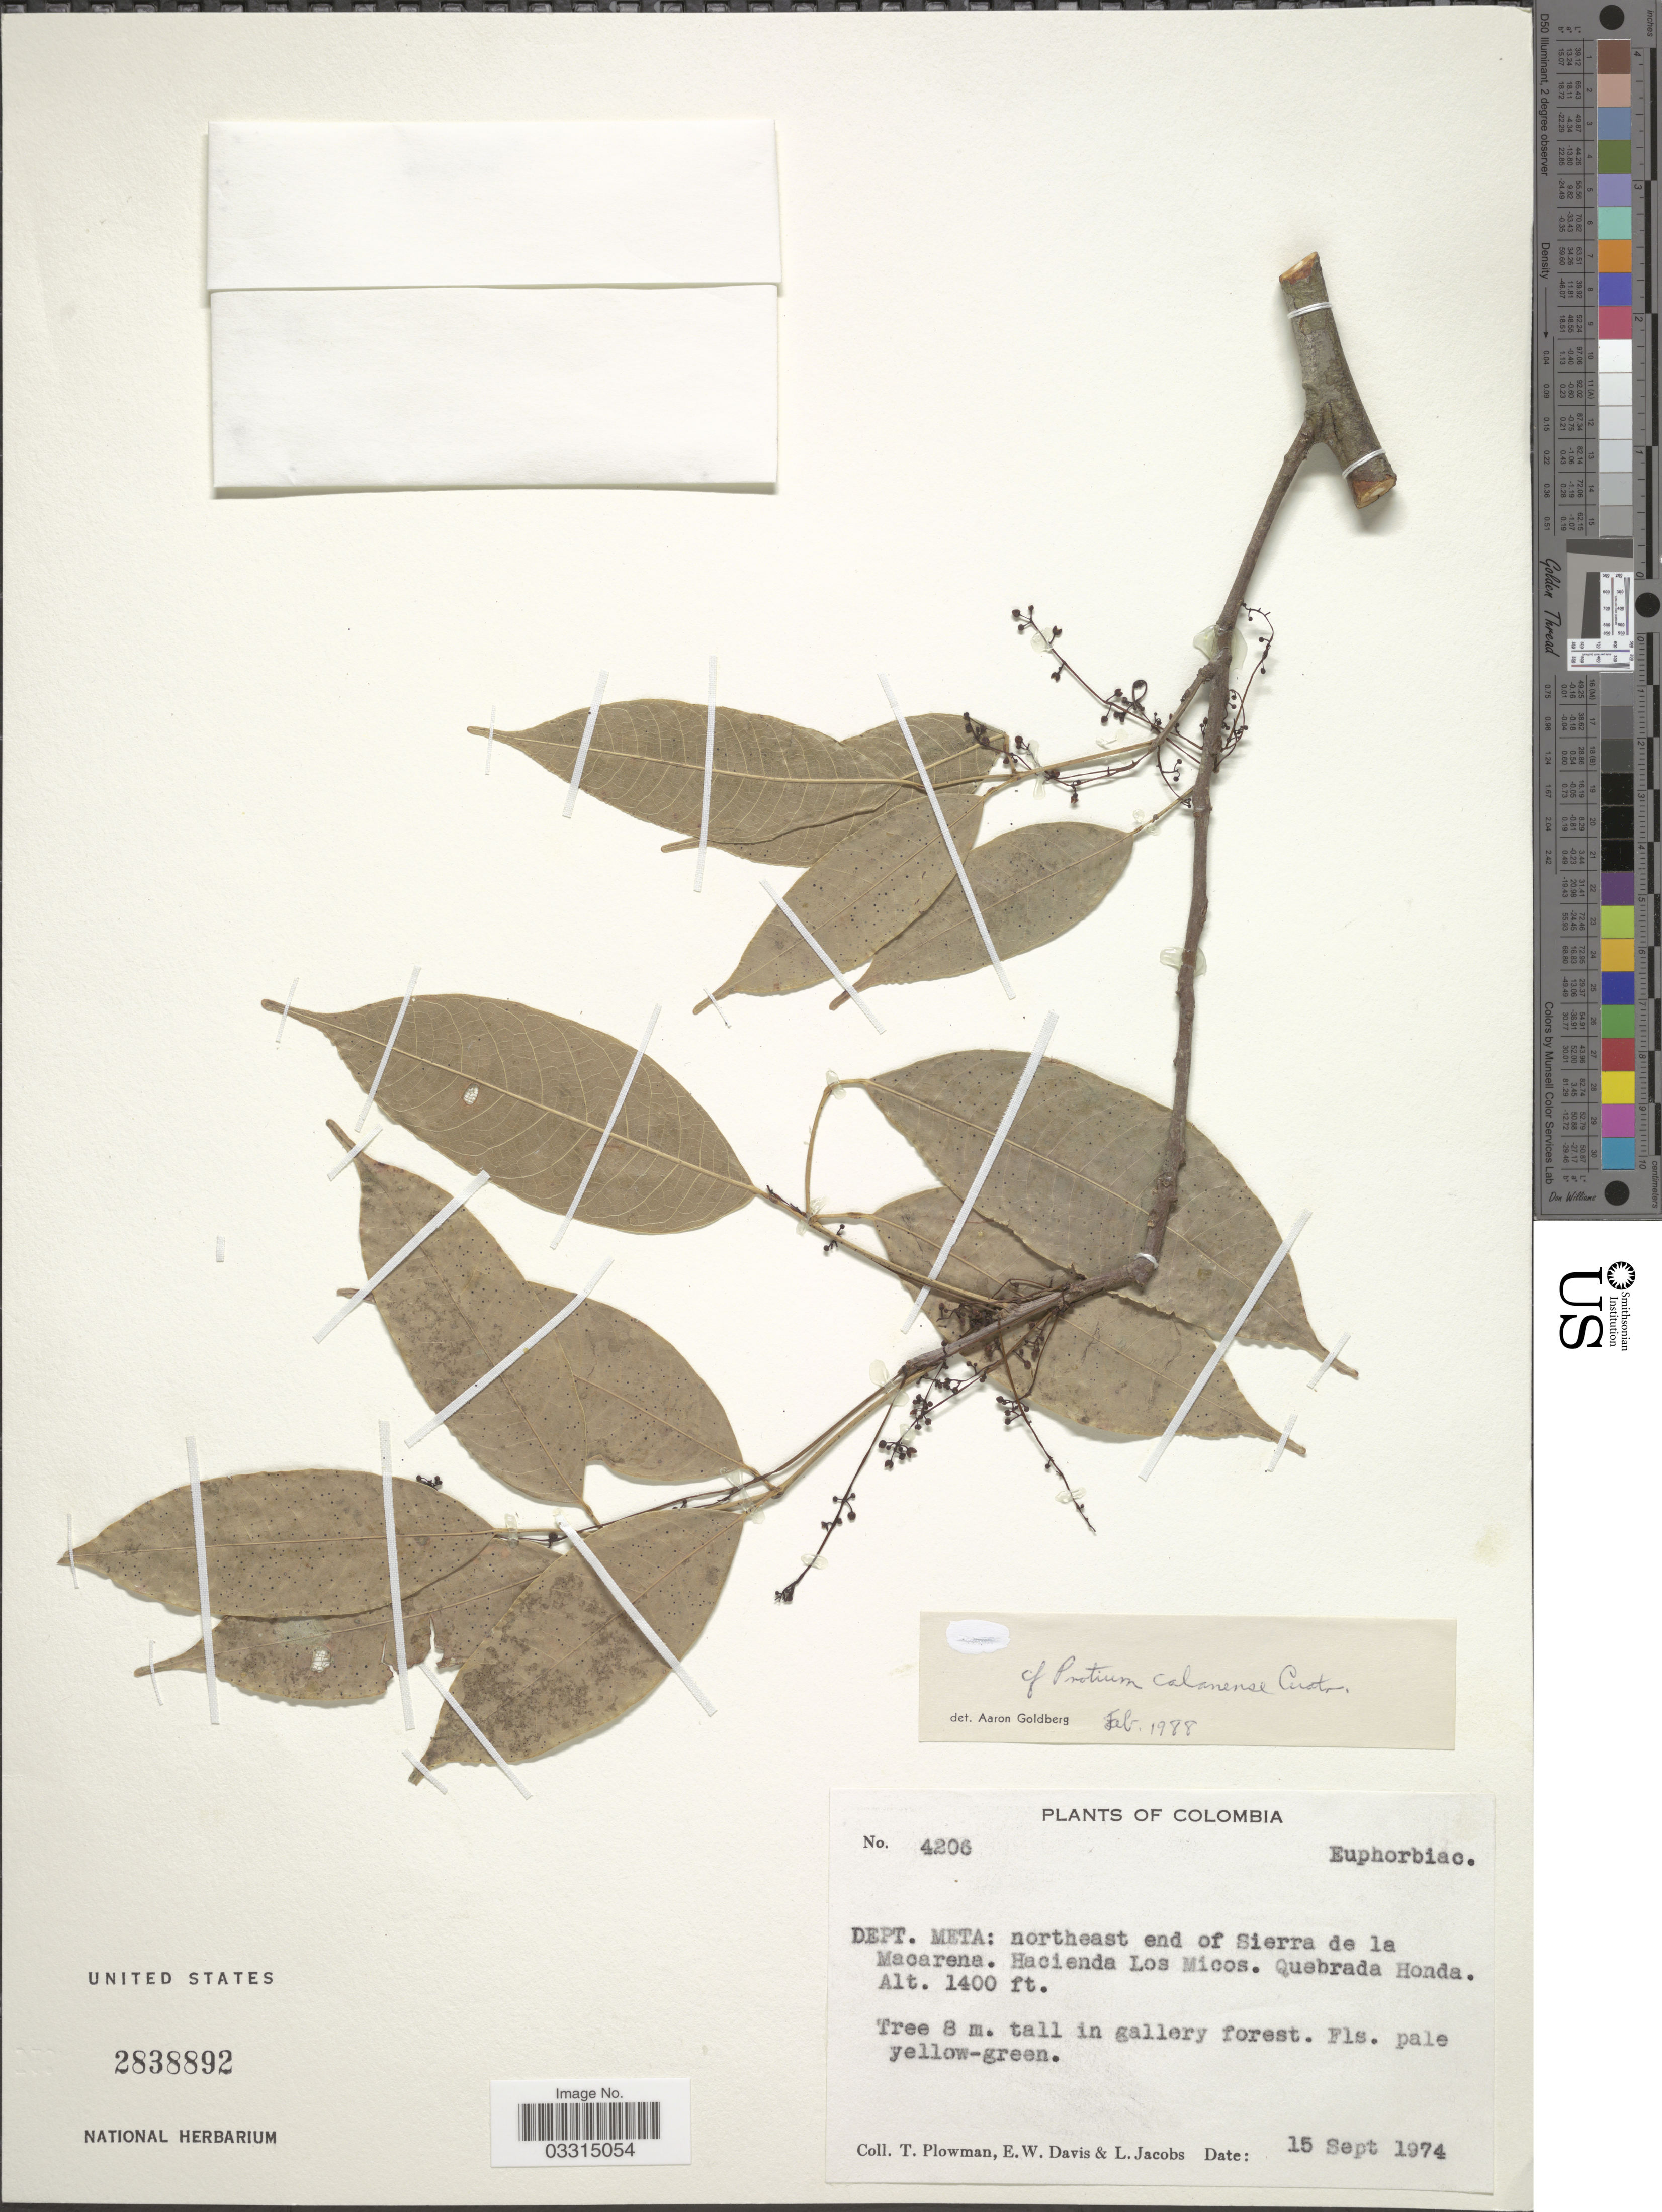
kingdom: Plantae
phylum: Tracheophyta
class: Magnoliopsida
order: Sapindales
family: Burseraceae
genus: Protium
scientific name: Protium calanense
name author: Cuatrec.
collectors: T. Plowman, E. W. Davis & L. Jacobs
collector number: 4206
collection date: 1974-09-15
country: Colombia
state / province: Meta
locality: Dept. Meta: northeast end of Sierra de la Macarena. Hacienda Los Micos. Quebrada Honda.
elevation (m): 427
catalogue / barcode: US 2838892